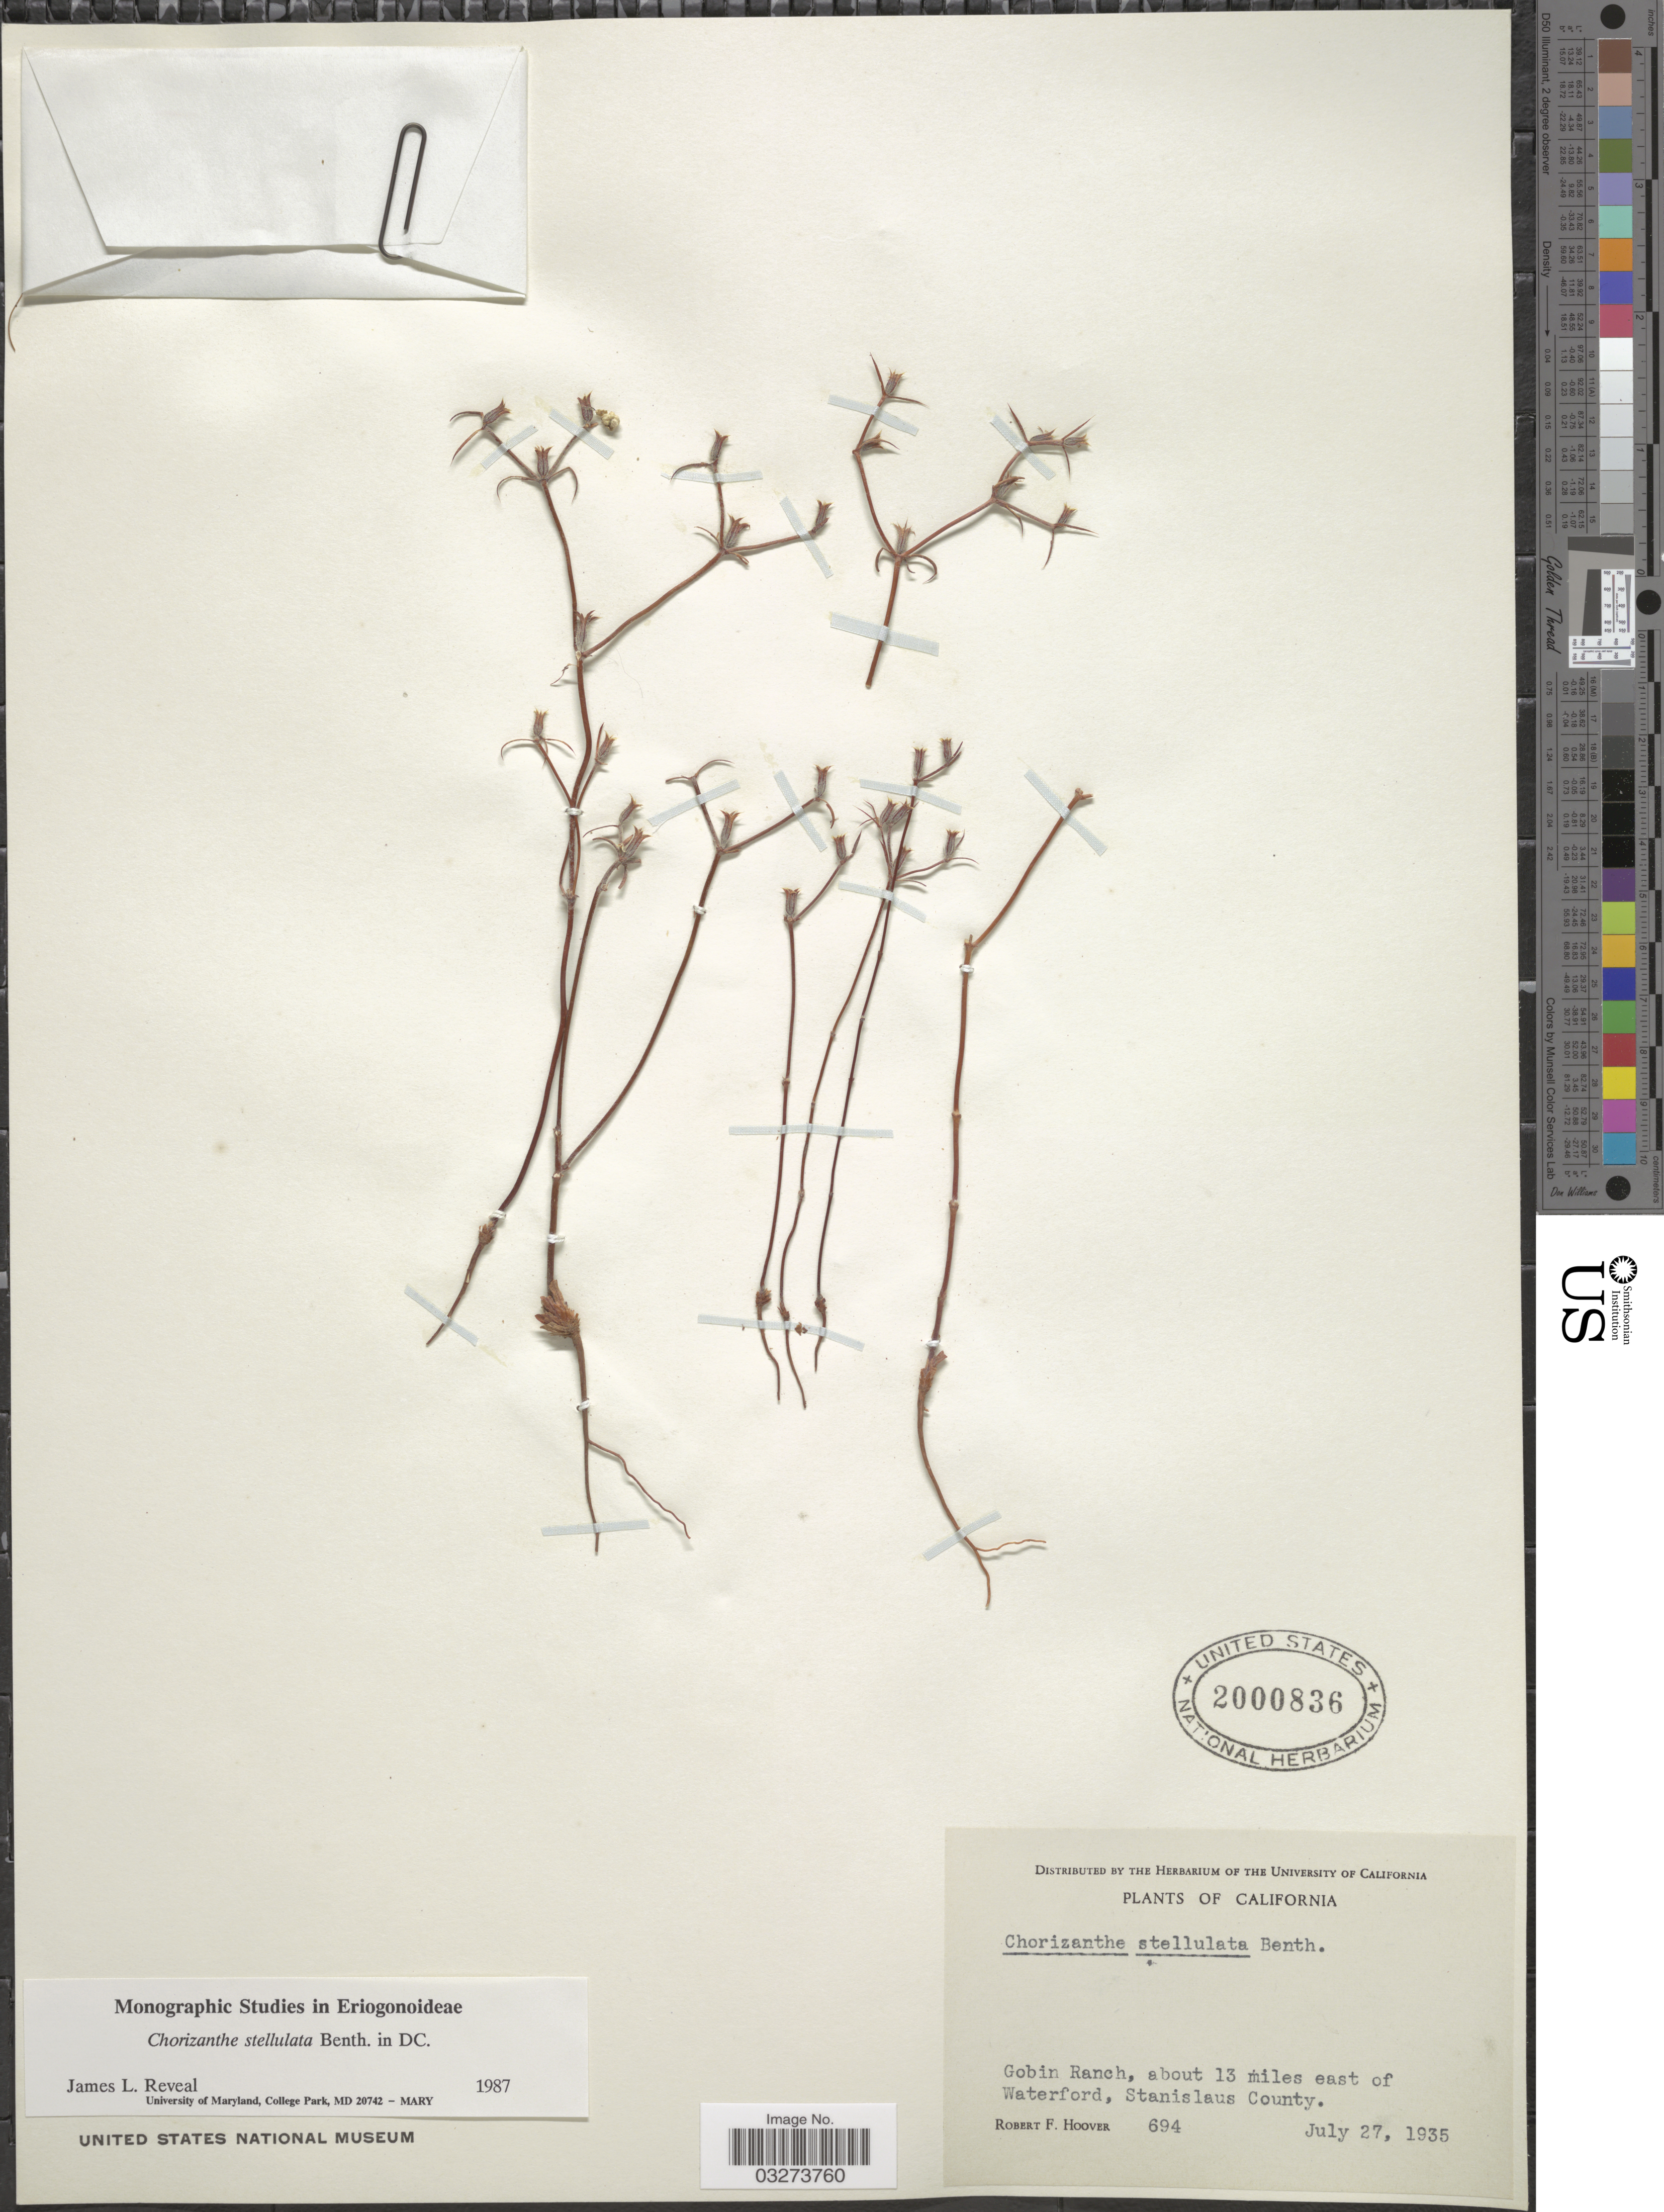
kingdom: Plantae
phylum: Tracheophyta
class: Magnoliopsida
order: Caryophyllales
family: Polygonaceae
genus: Chorizanthe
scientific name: Chorizanthe stellulata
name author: Benth.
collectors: R. F. Hoover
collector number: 694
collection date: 1935-07-27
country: United States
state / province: California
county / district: Stanislaus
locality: Gobin Ranch, about 13 miles east of Waterford, Stanislaus County.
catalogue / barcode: US 2000836